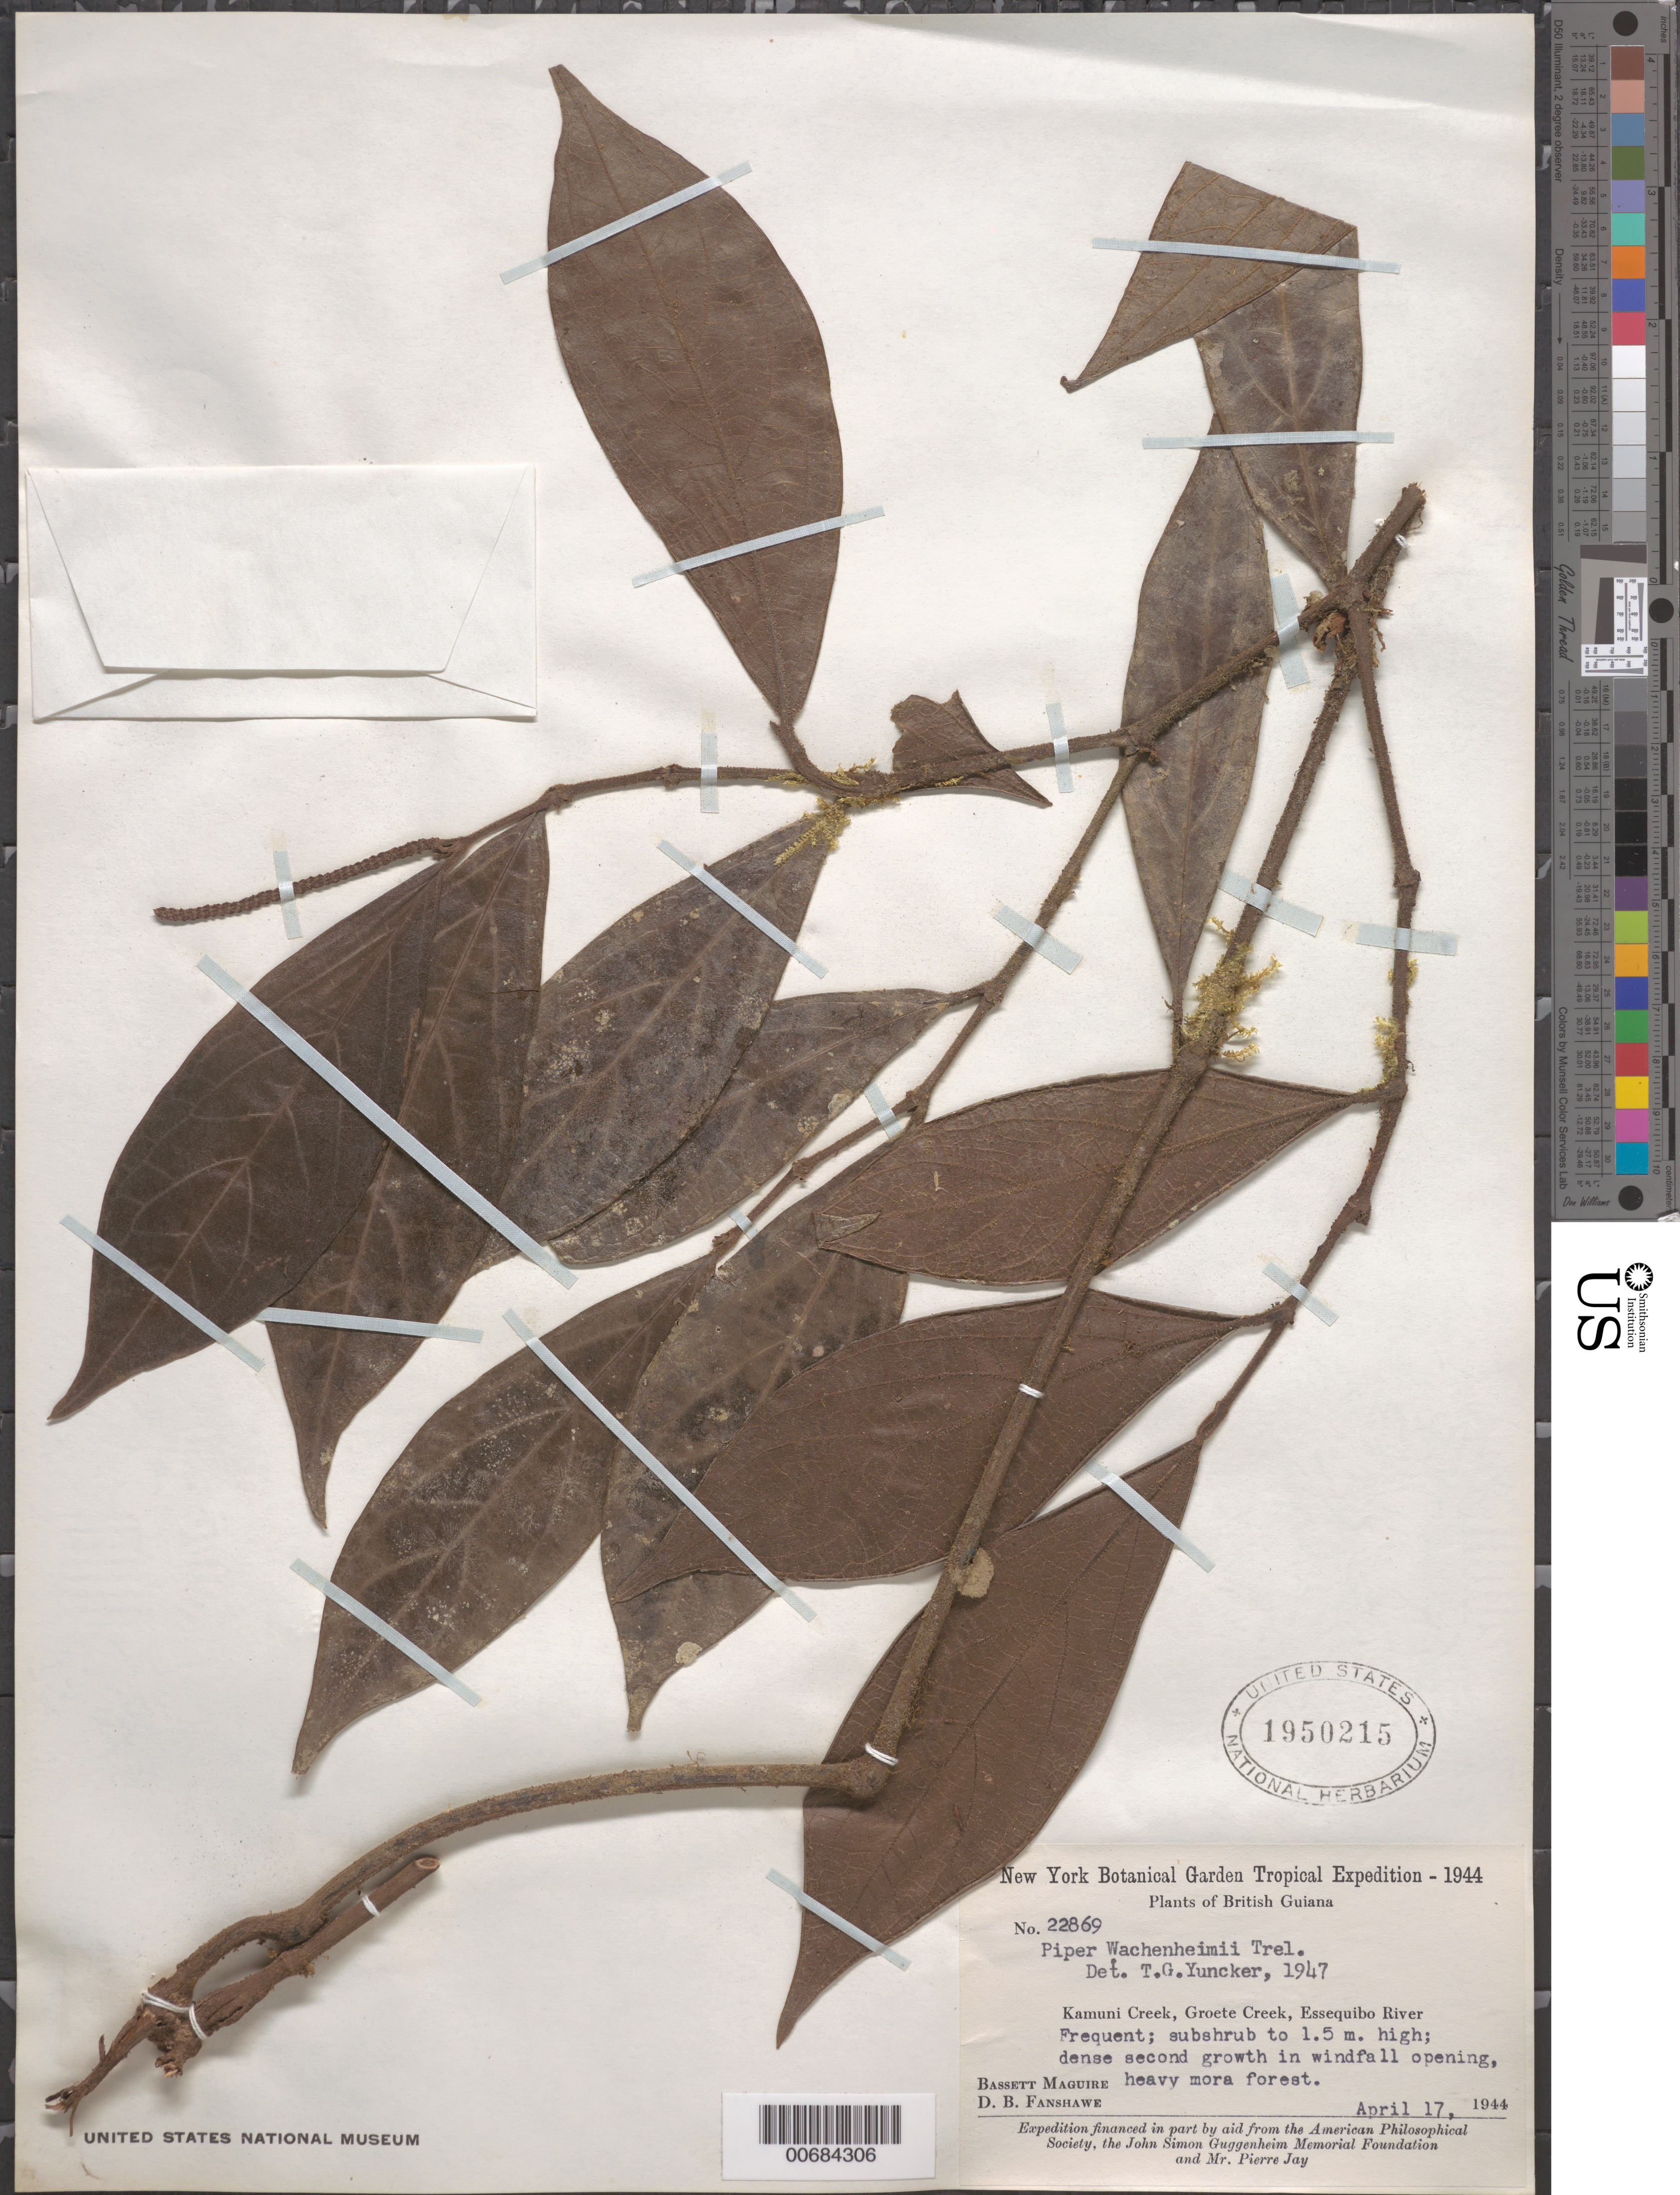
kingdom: Plantae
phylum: Tracheophyta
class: Magnoliopsida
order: Piperales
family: Piperaceae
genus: Piper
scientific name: Piper wachenheimii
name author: Trel.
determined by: Yuncker, T. G.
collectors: B. Maguire & D. B. Fanshawe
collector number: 22869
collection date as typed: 17-Apr-44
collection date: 1944-04-17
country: Guyana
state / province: Essequibo Isl-W. Demerara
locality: Kamuni Creek, Groete Creek, Essequibo River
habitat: Dense second growth in windfall opening, heavy Mora forest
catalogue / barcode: US 1950215